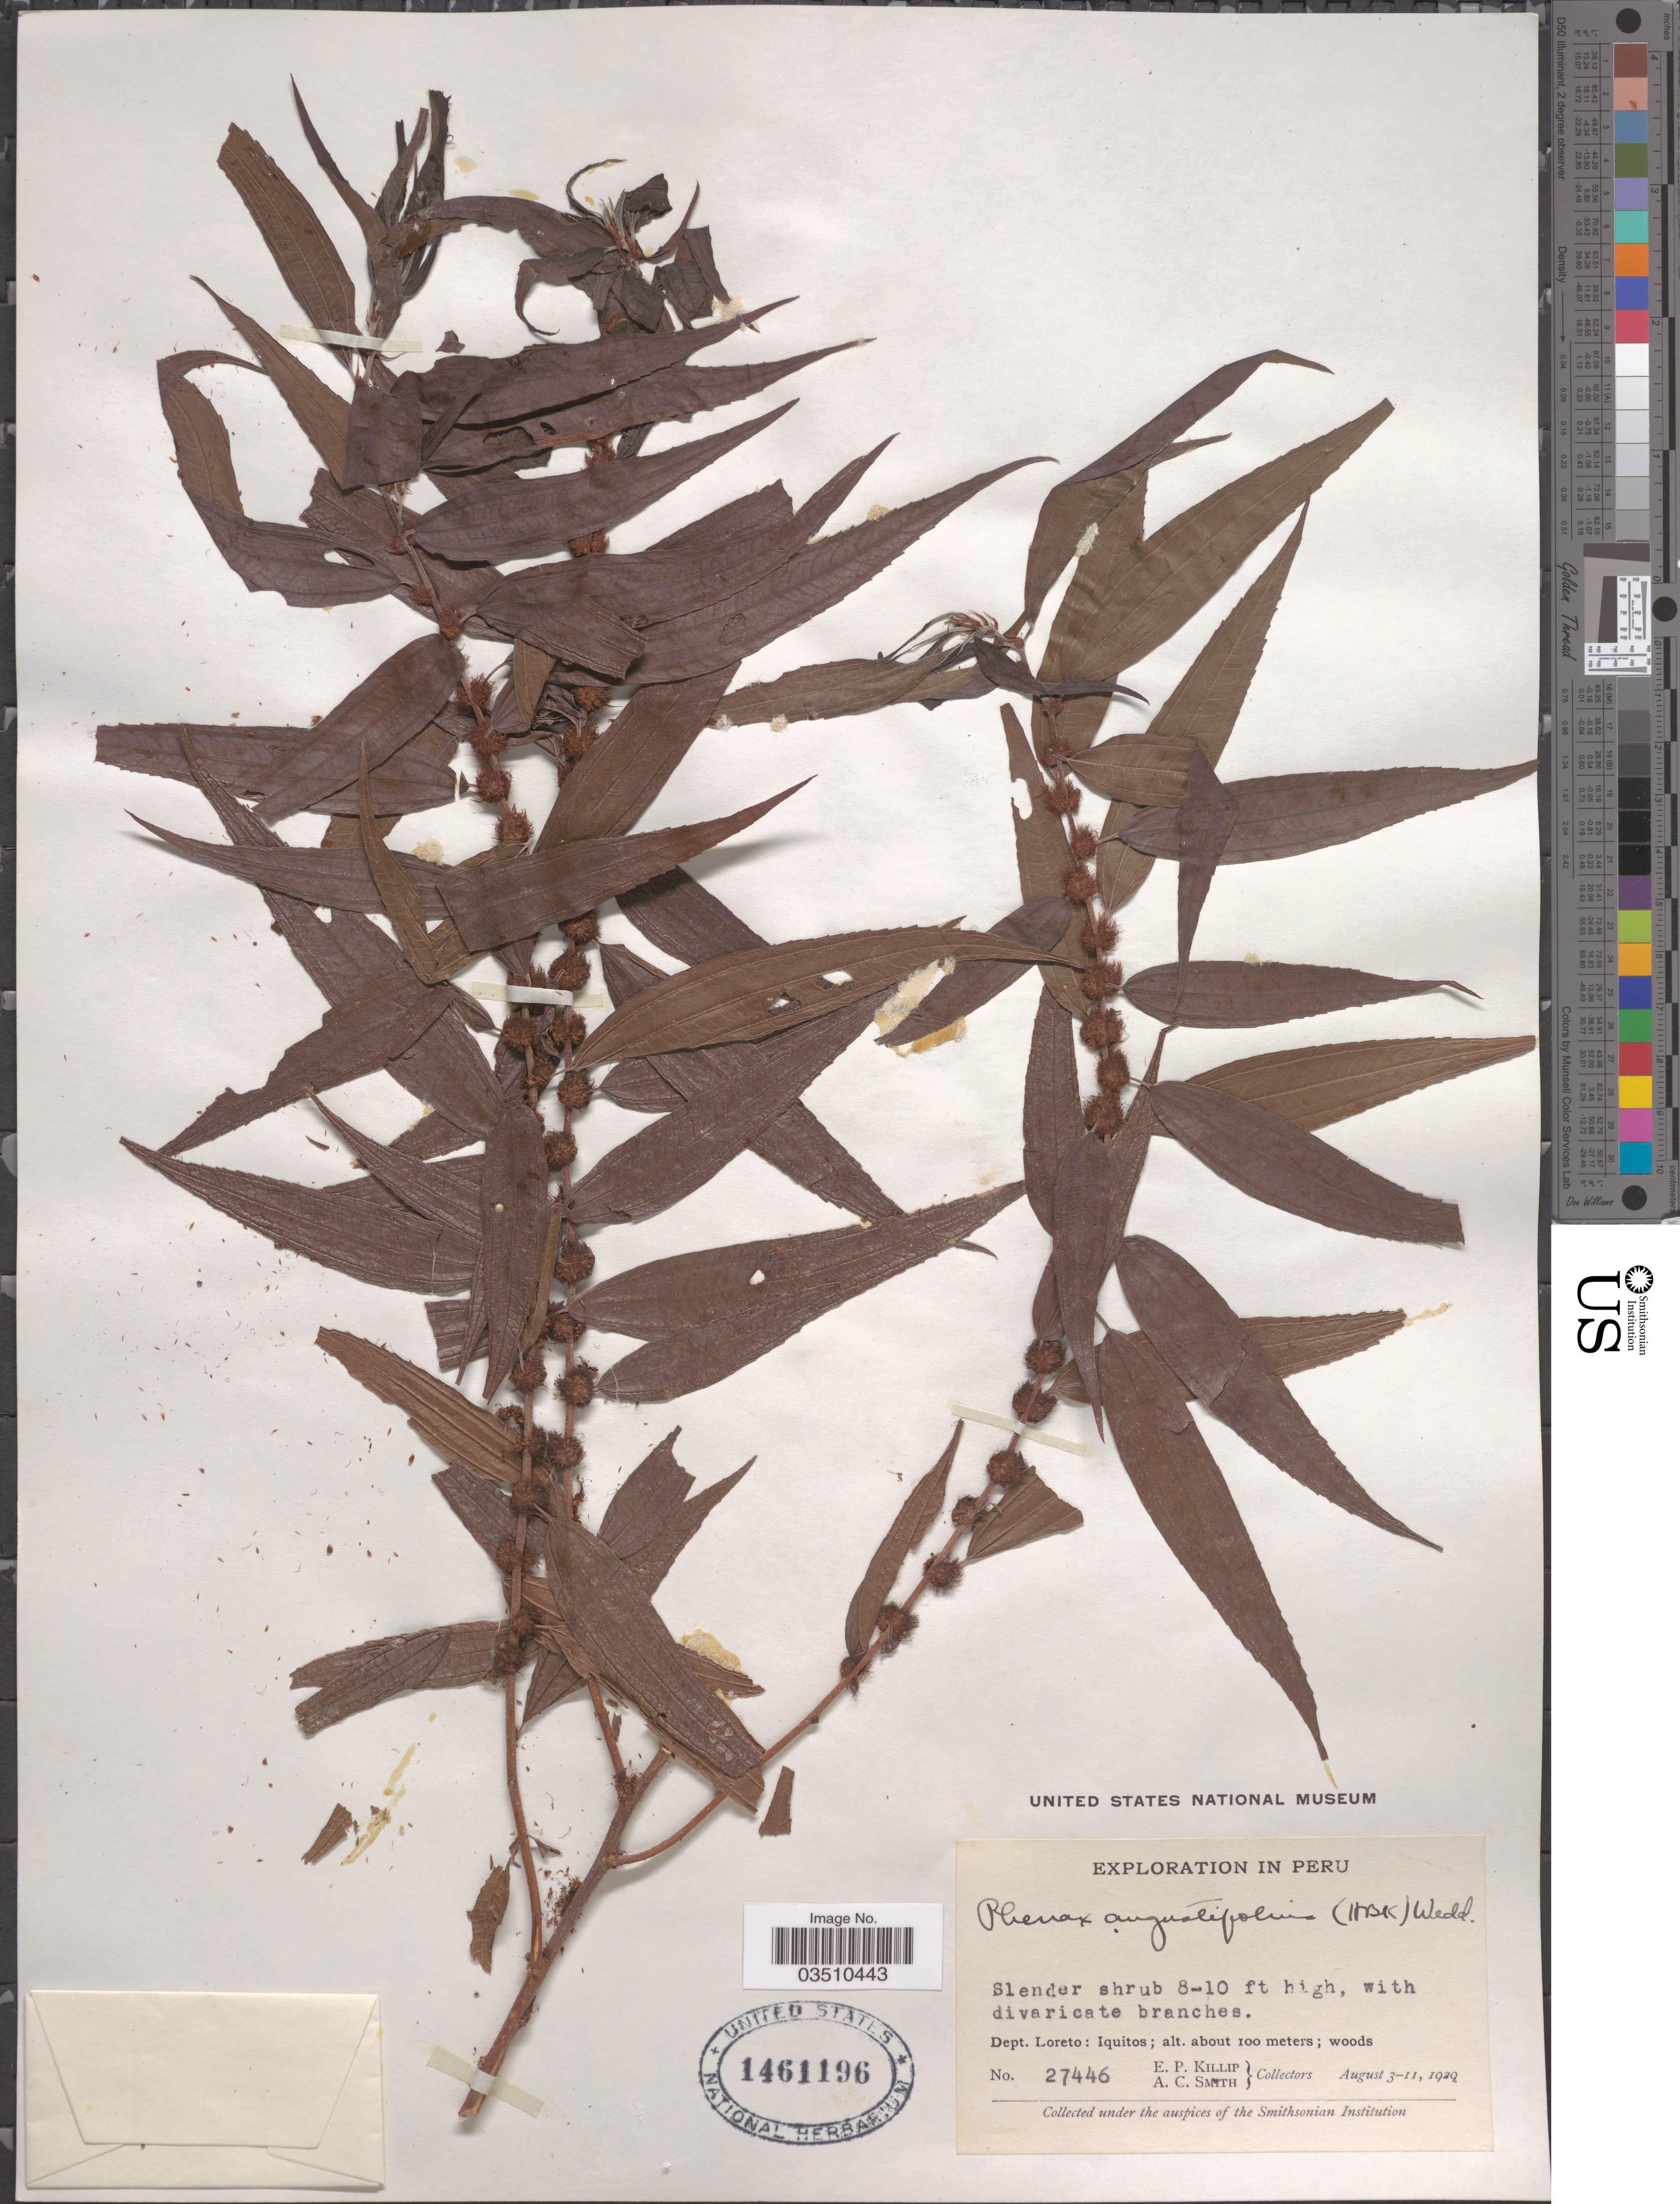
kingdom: Plantae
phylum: Tracheophyta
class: Magnoliopsida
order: Rosales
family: Urticaceae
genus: Phenax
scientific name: Phenax angustifolius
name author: (Kunth) Wedd.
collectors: E. P. Killip & A. C. Smith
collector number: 27446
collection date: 1929-08-03/1929-08-11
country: Peru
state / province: Loreto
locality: Dept. Loreto: Iquitos.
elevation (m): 100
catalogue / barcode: US 1461196